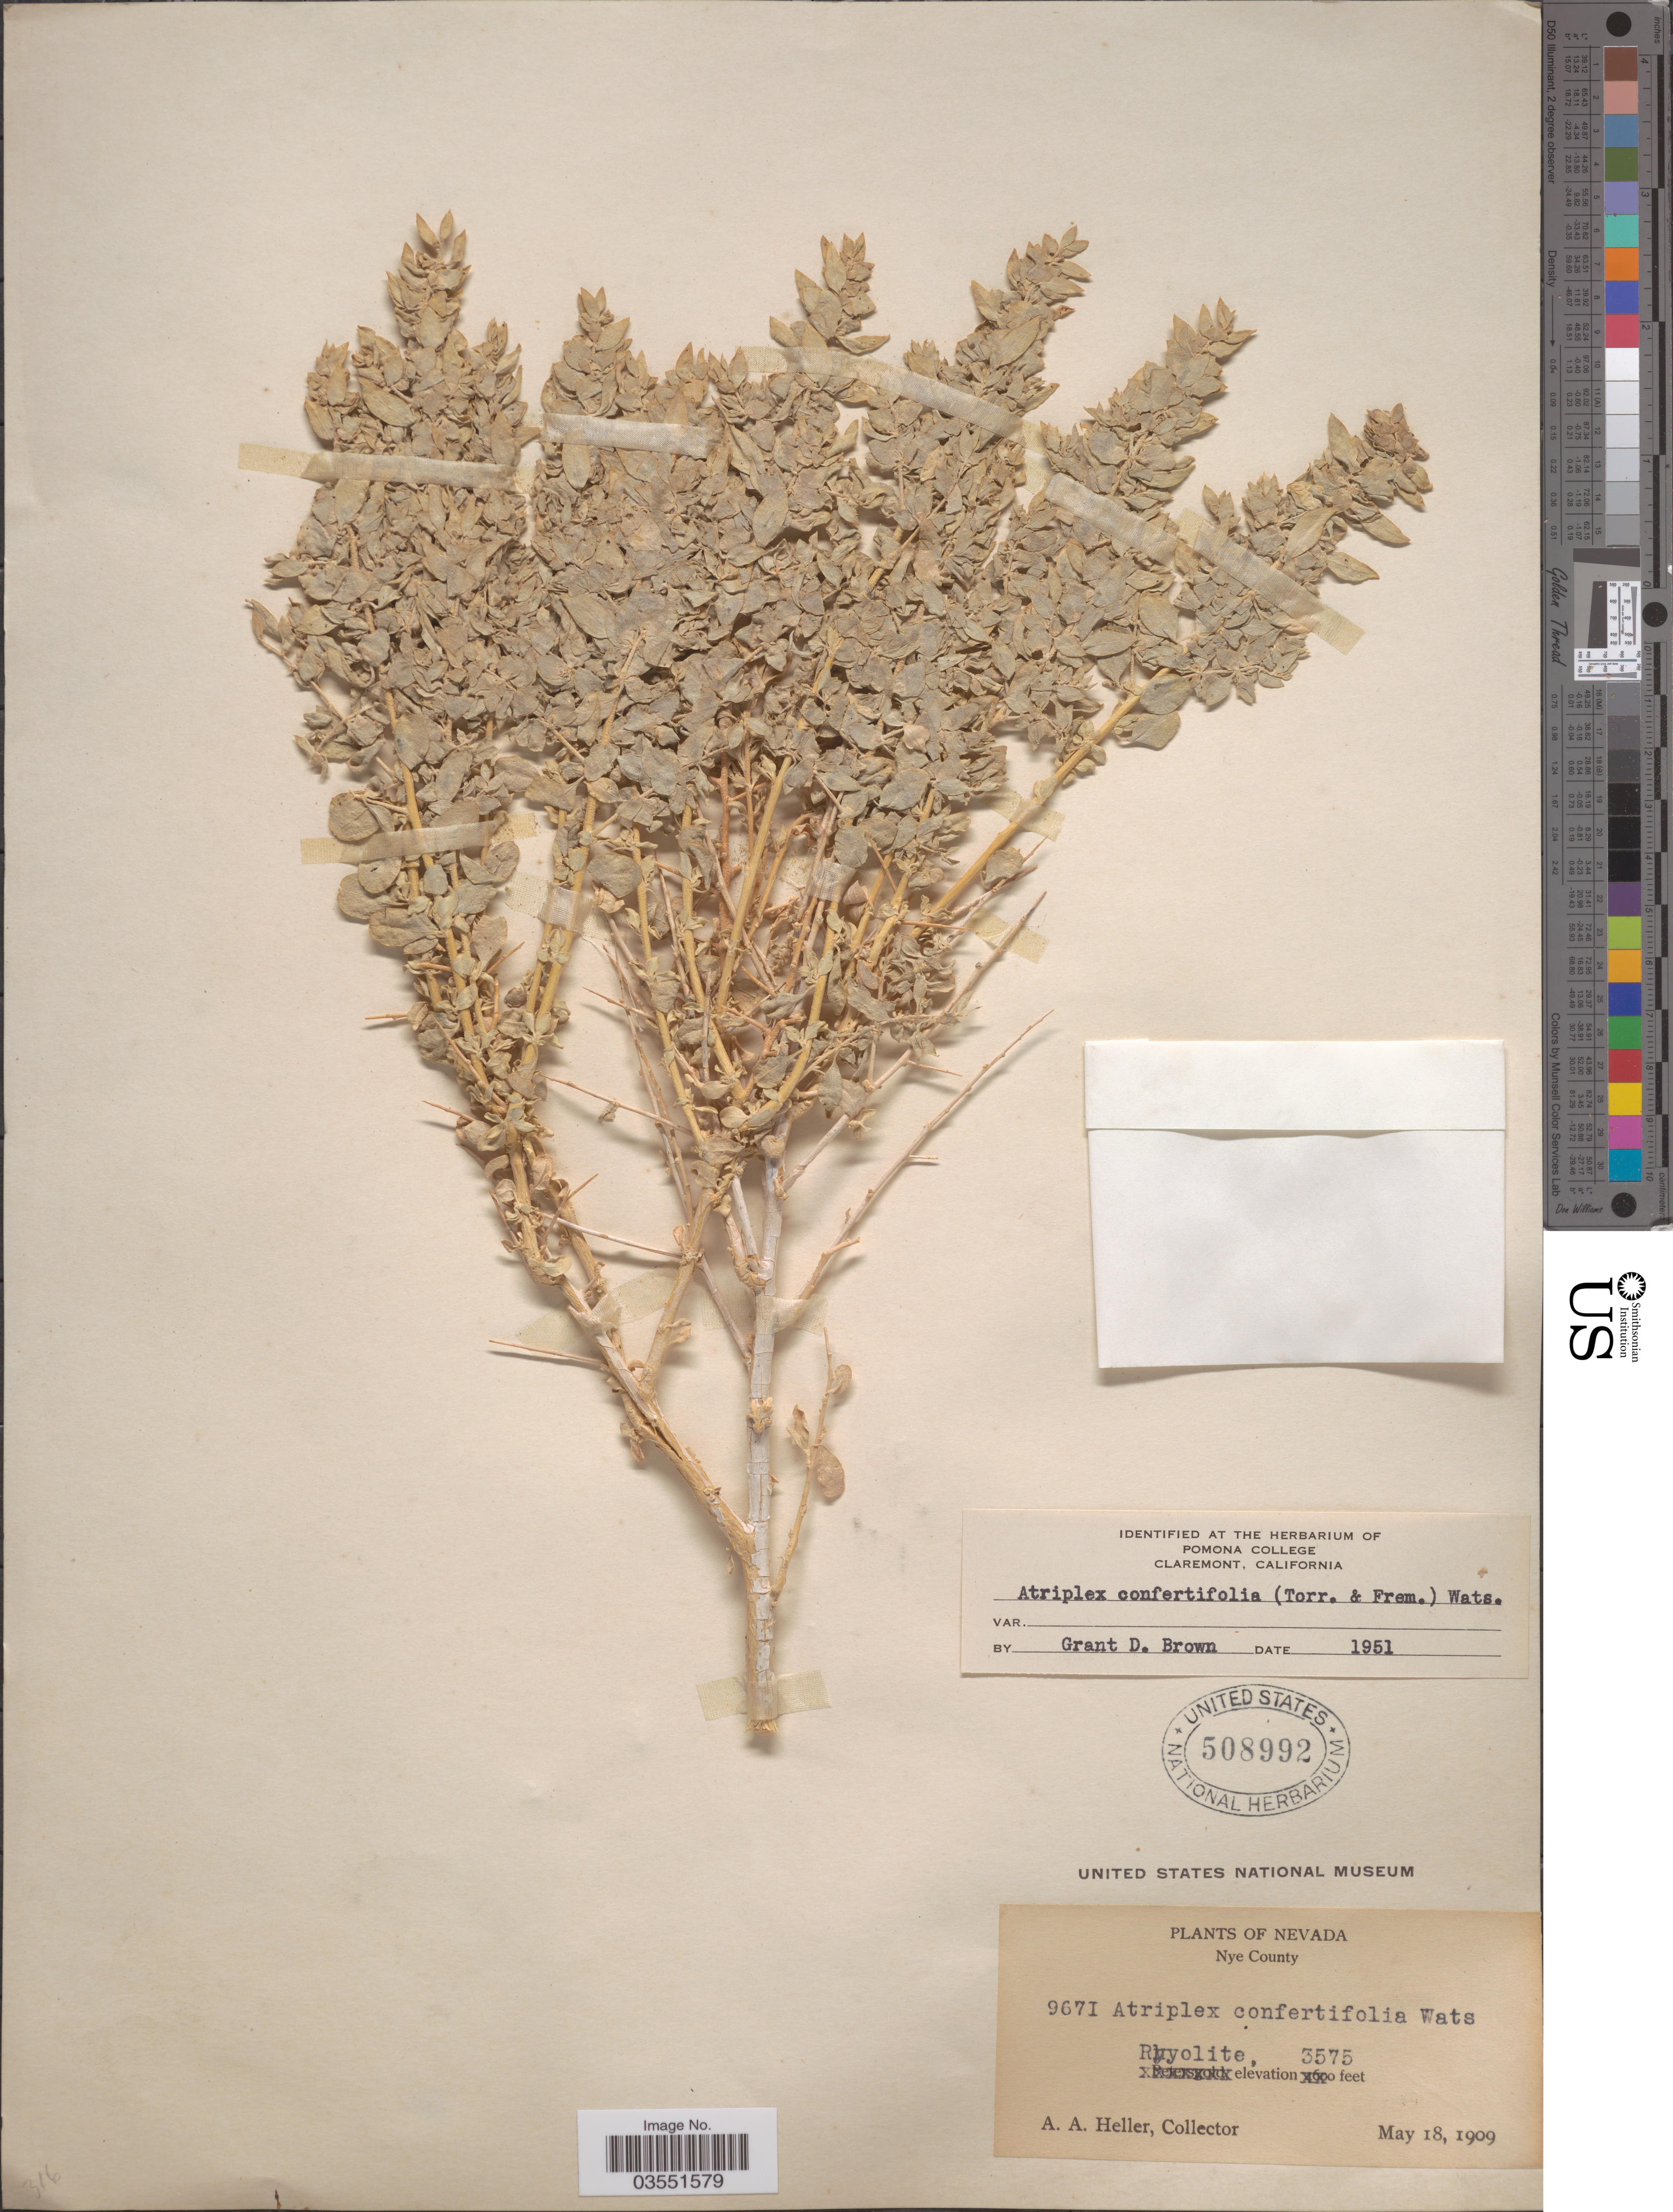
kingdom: Plantae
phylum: Tracheophyta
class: Magnoliopsida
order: Caryophyllales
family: Amaranthaceae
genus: Atriplex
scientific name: Atriplex confertifolia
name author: (Torr. & Frém.) S. Watson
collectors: A. A. Heller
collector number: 9671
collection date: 1909-05-18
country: United States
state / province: Nevada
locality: Nye County. Ryolite.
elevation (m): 1090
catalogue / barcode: US 508992